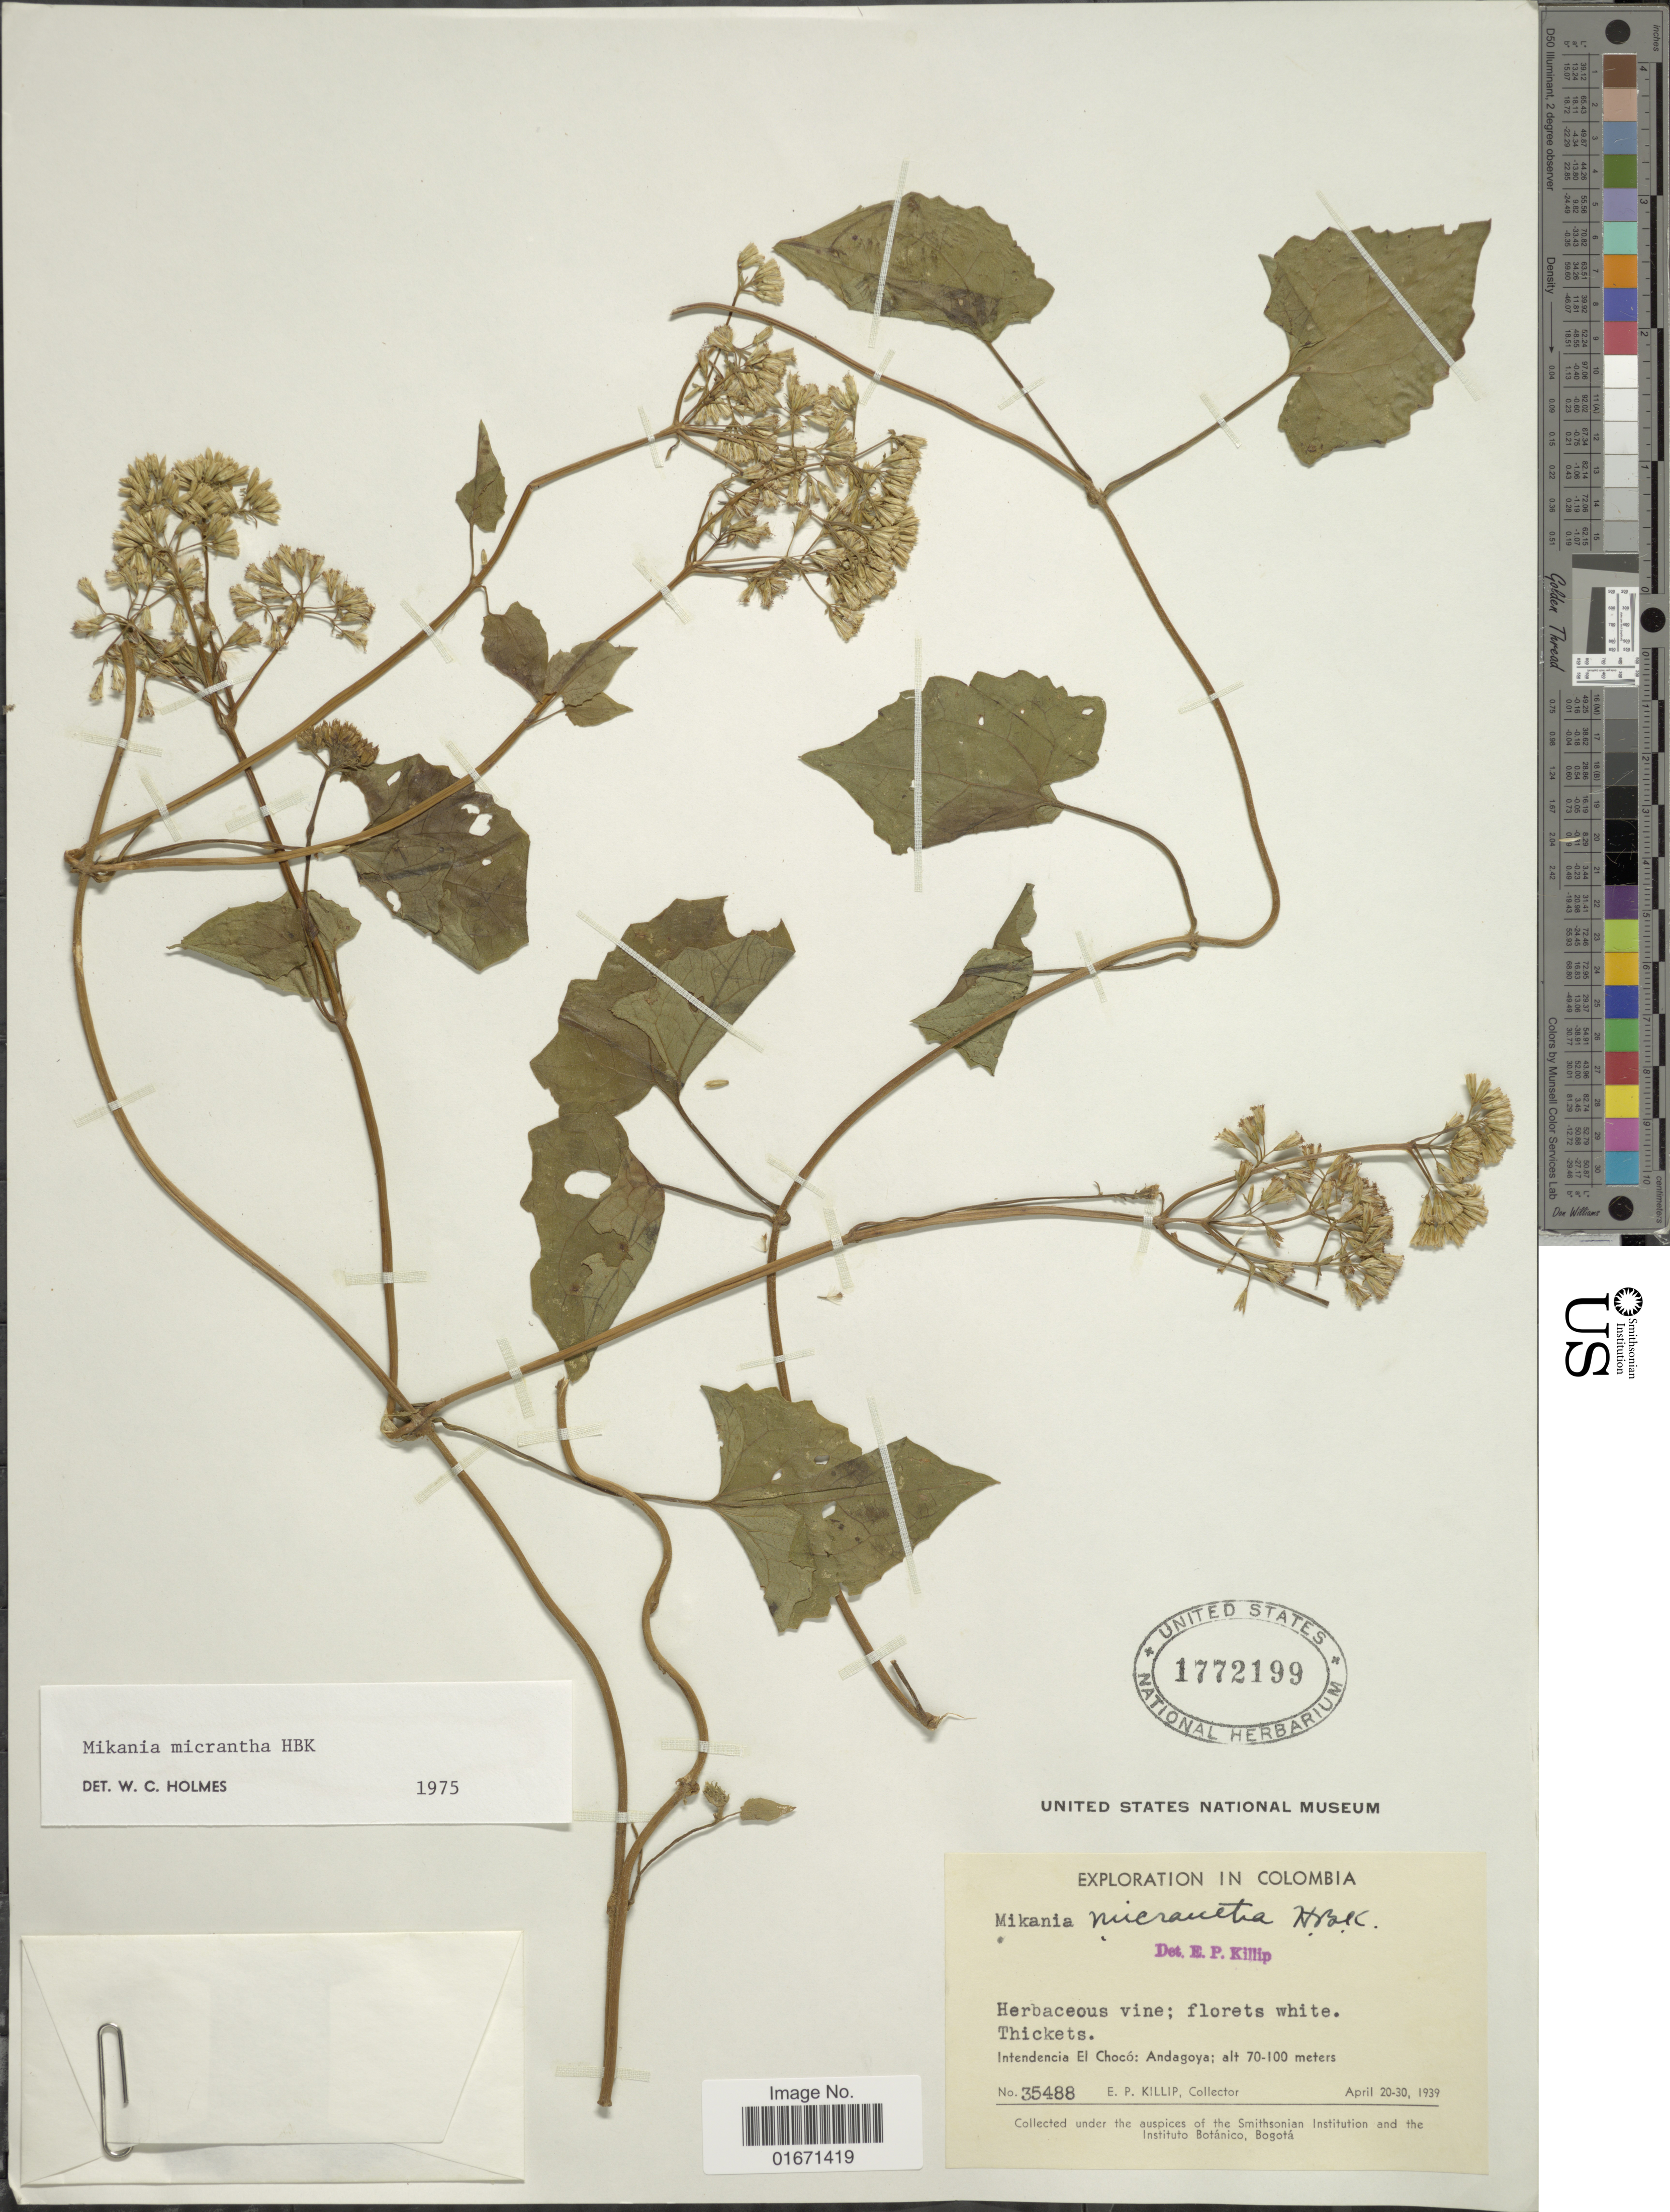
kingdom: Plantae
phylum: Tracheophyta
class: Magnoliopsida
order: Asterales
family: Asteraceae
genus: Mikania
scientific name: Mikania micrantha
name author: Kunth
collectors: E. P. Killip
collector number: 35488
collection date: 1939-04-20/1939-04-30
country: Colombia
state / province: Chocó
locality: Intendencia El Chocó: Andagoya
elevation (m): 70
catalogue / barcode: US 1772199